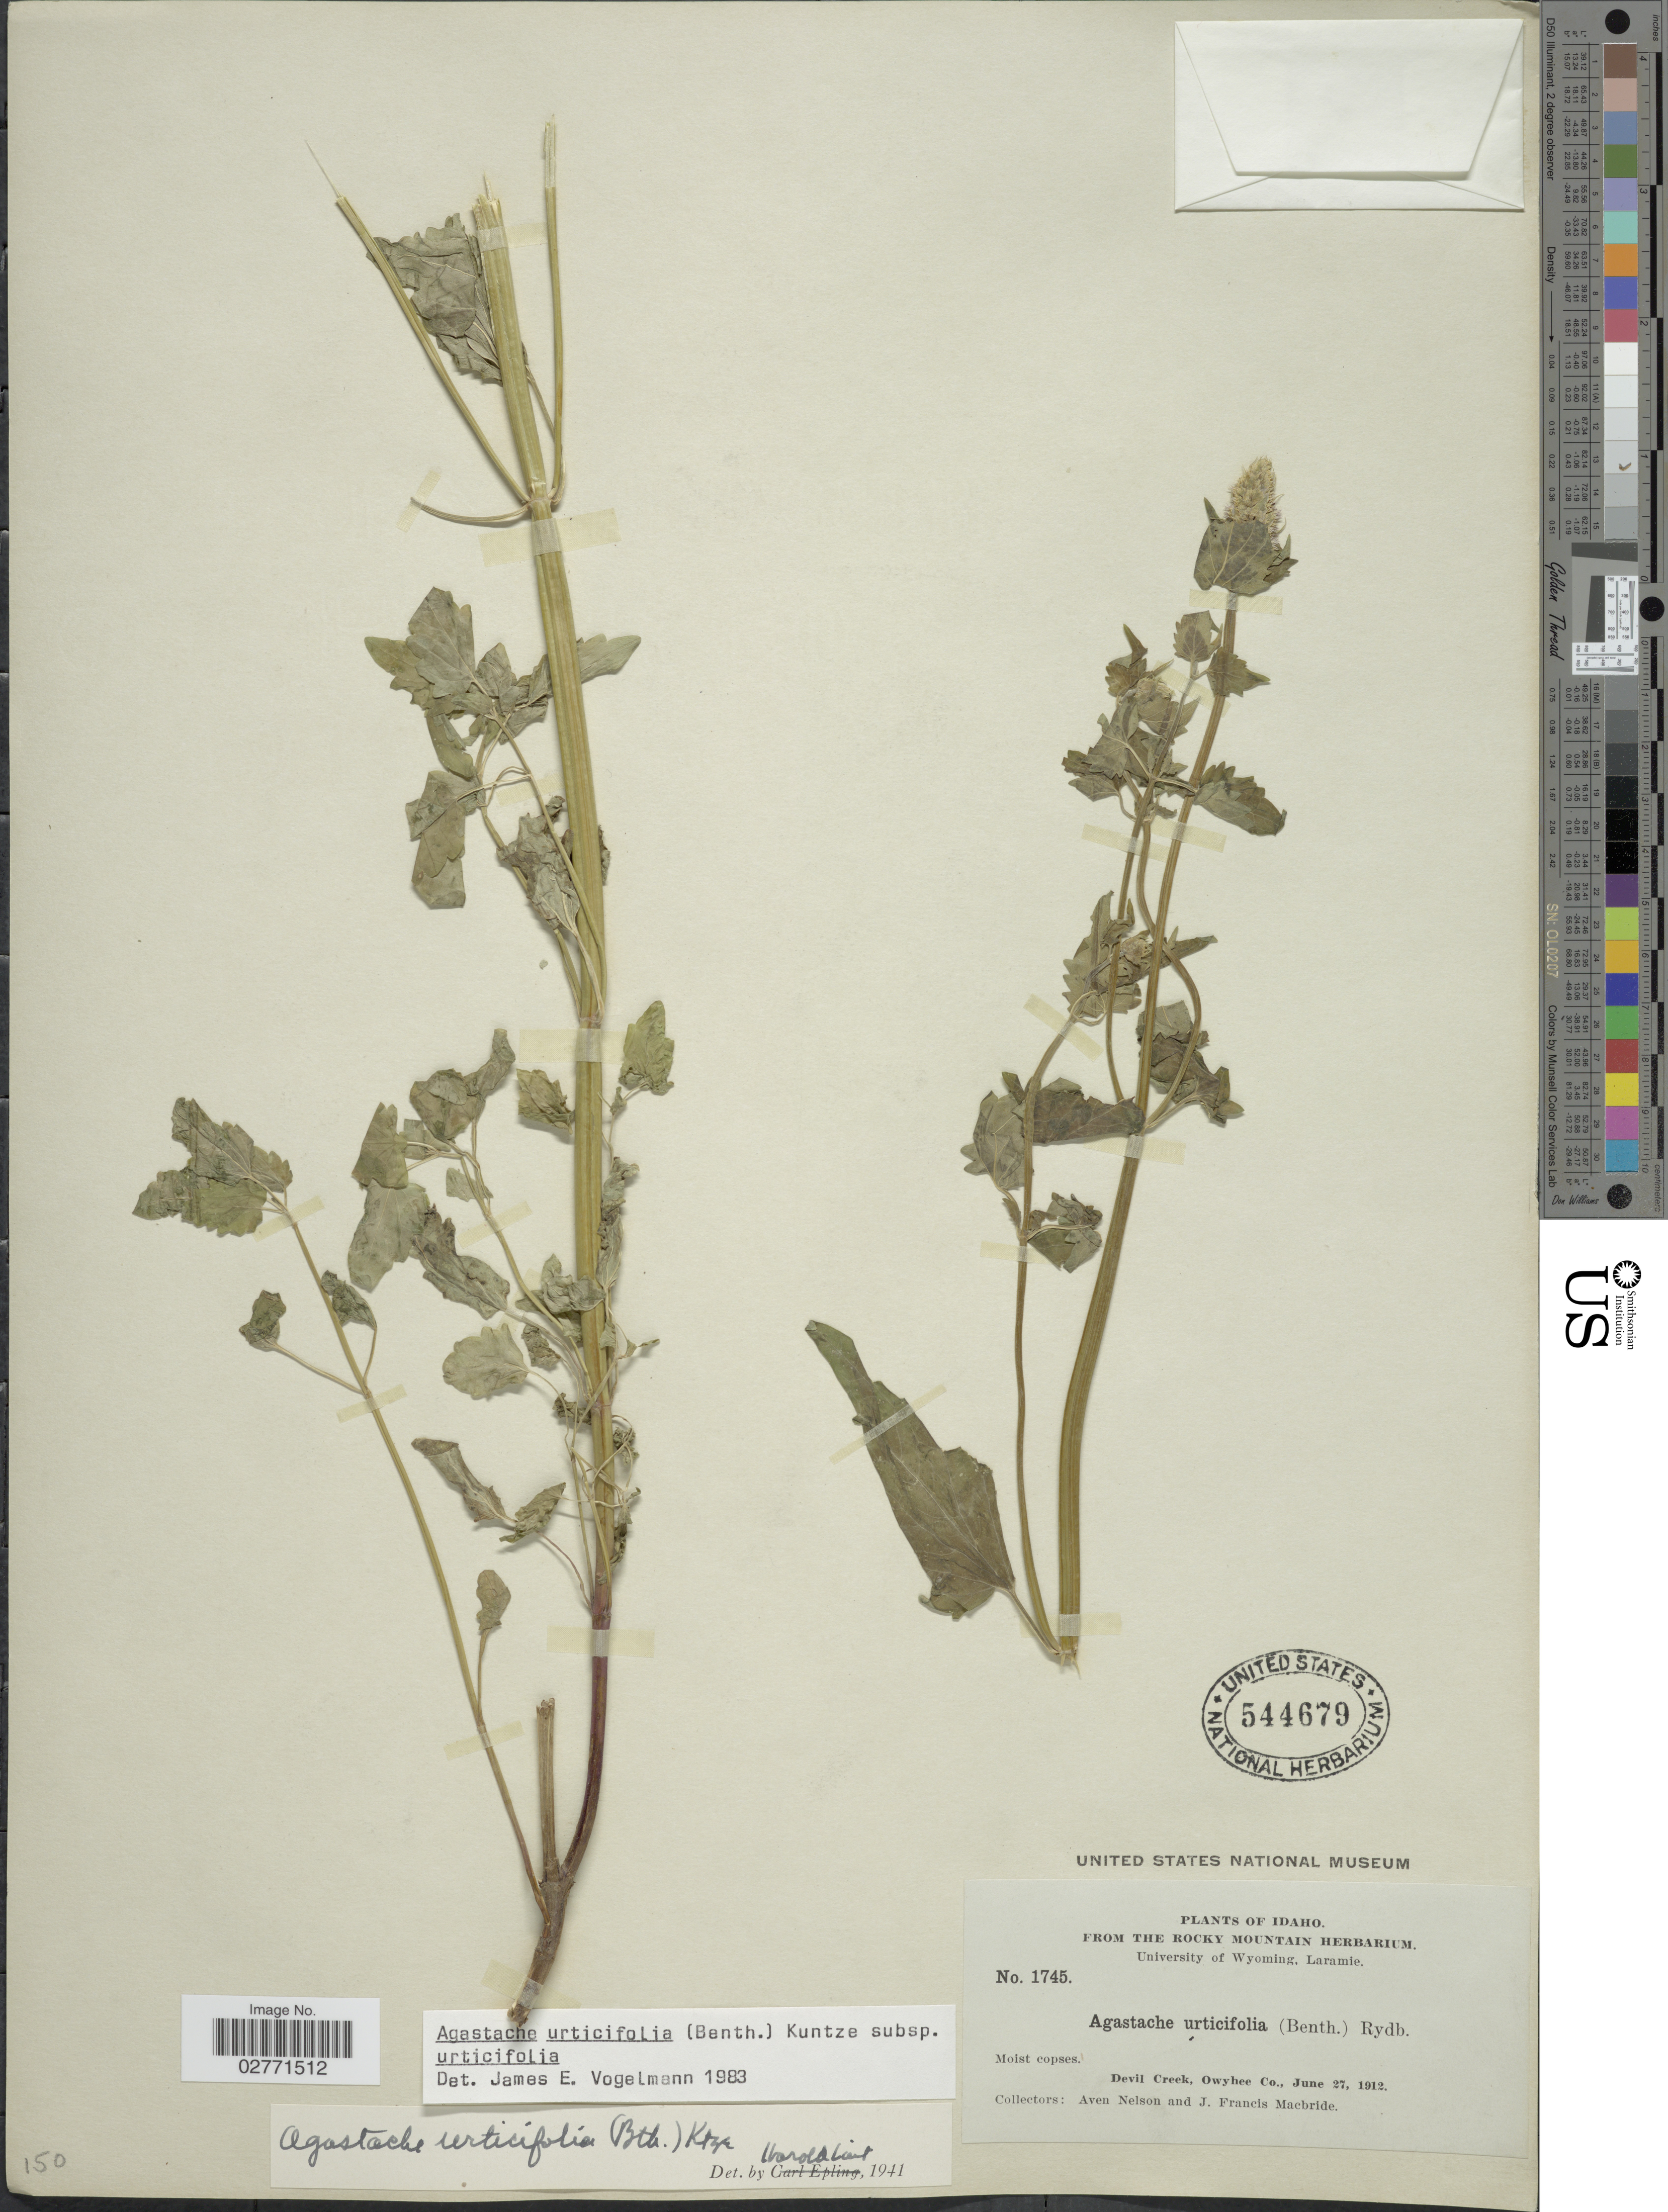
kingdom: Plantae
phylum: Tracheophyta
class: Magnoliopsida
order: Lamiales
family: Lamiaceae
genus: Agastache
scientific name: Agastache urticifolia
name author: (Benth.) Kuntze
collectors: A. Nelson & J. F. Macbride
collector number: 1745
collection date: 1912-06-27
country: United States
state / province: Idaho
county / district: Owyhee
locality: Devil Creek.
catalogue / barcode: US 544679